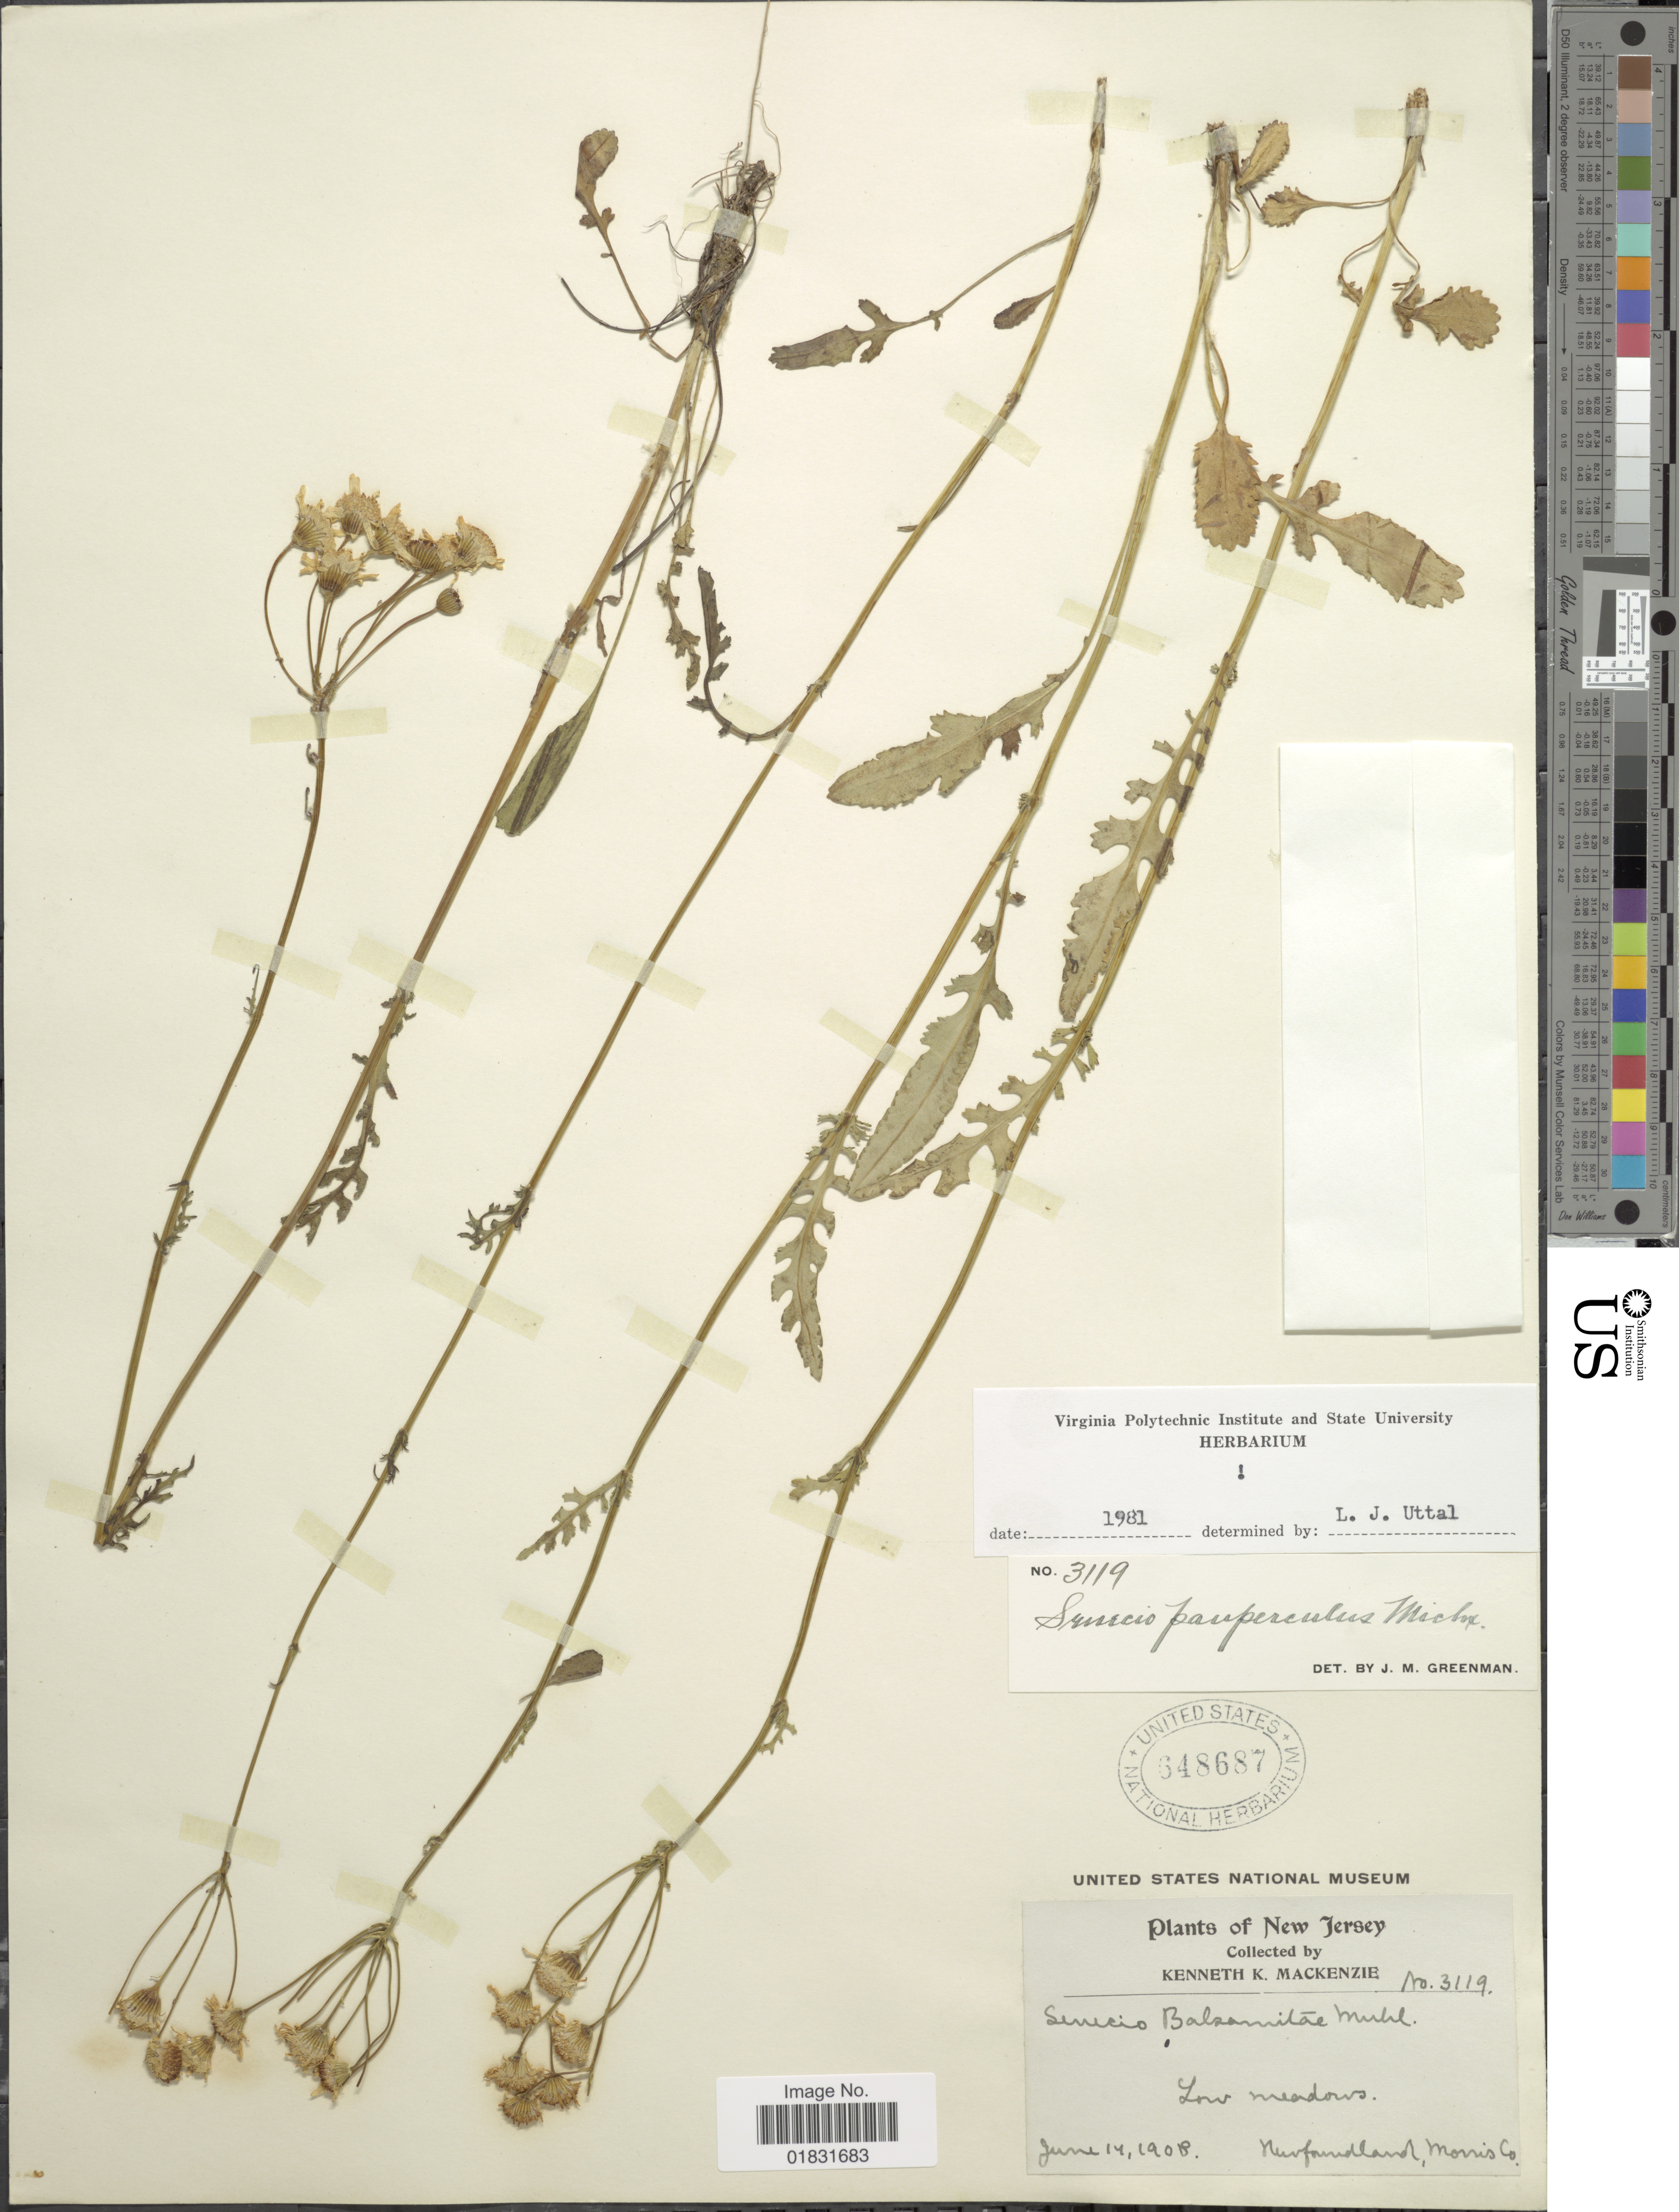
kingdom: Plantae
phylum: Tracheophyta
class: Magnoliopsida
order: Asterales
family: Asteraceae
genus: Packera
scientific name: Packera paupercula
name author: (Michx.) Á. Löve & D. Löve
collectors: K. K. Mackenzie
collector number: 3119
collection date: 1908-06-14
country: Canada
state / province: Newfoundland and Labrador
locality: Low meadows, newfoundland, Morris Co, New Jersey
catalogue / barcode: US 648687